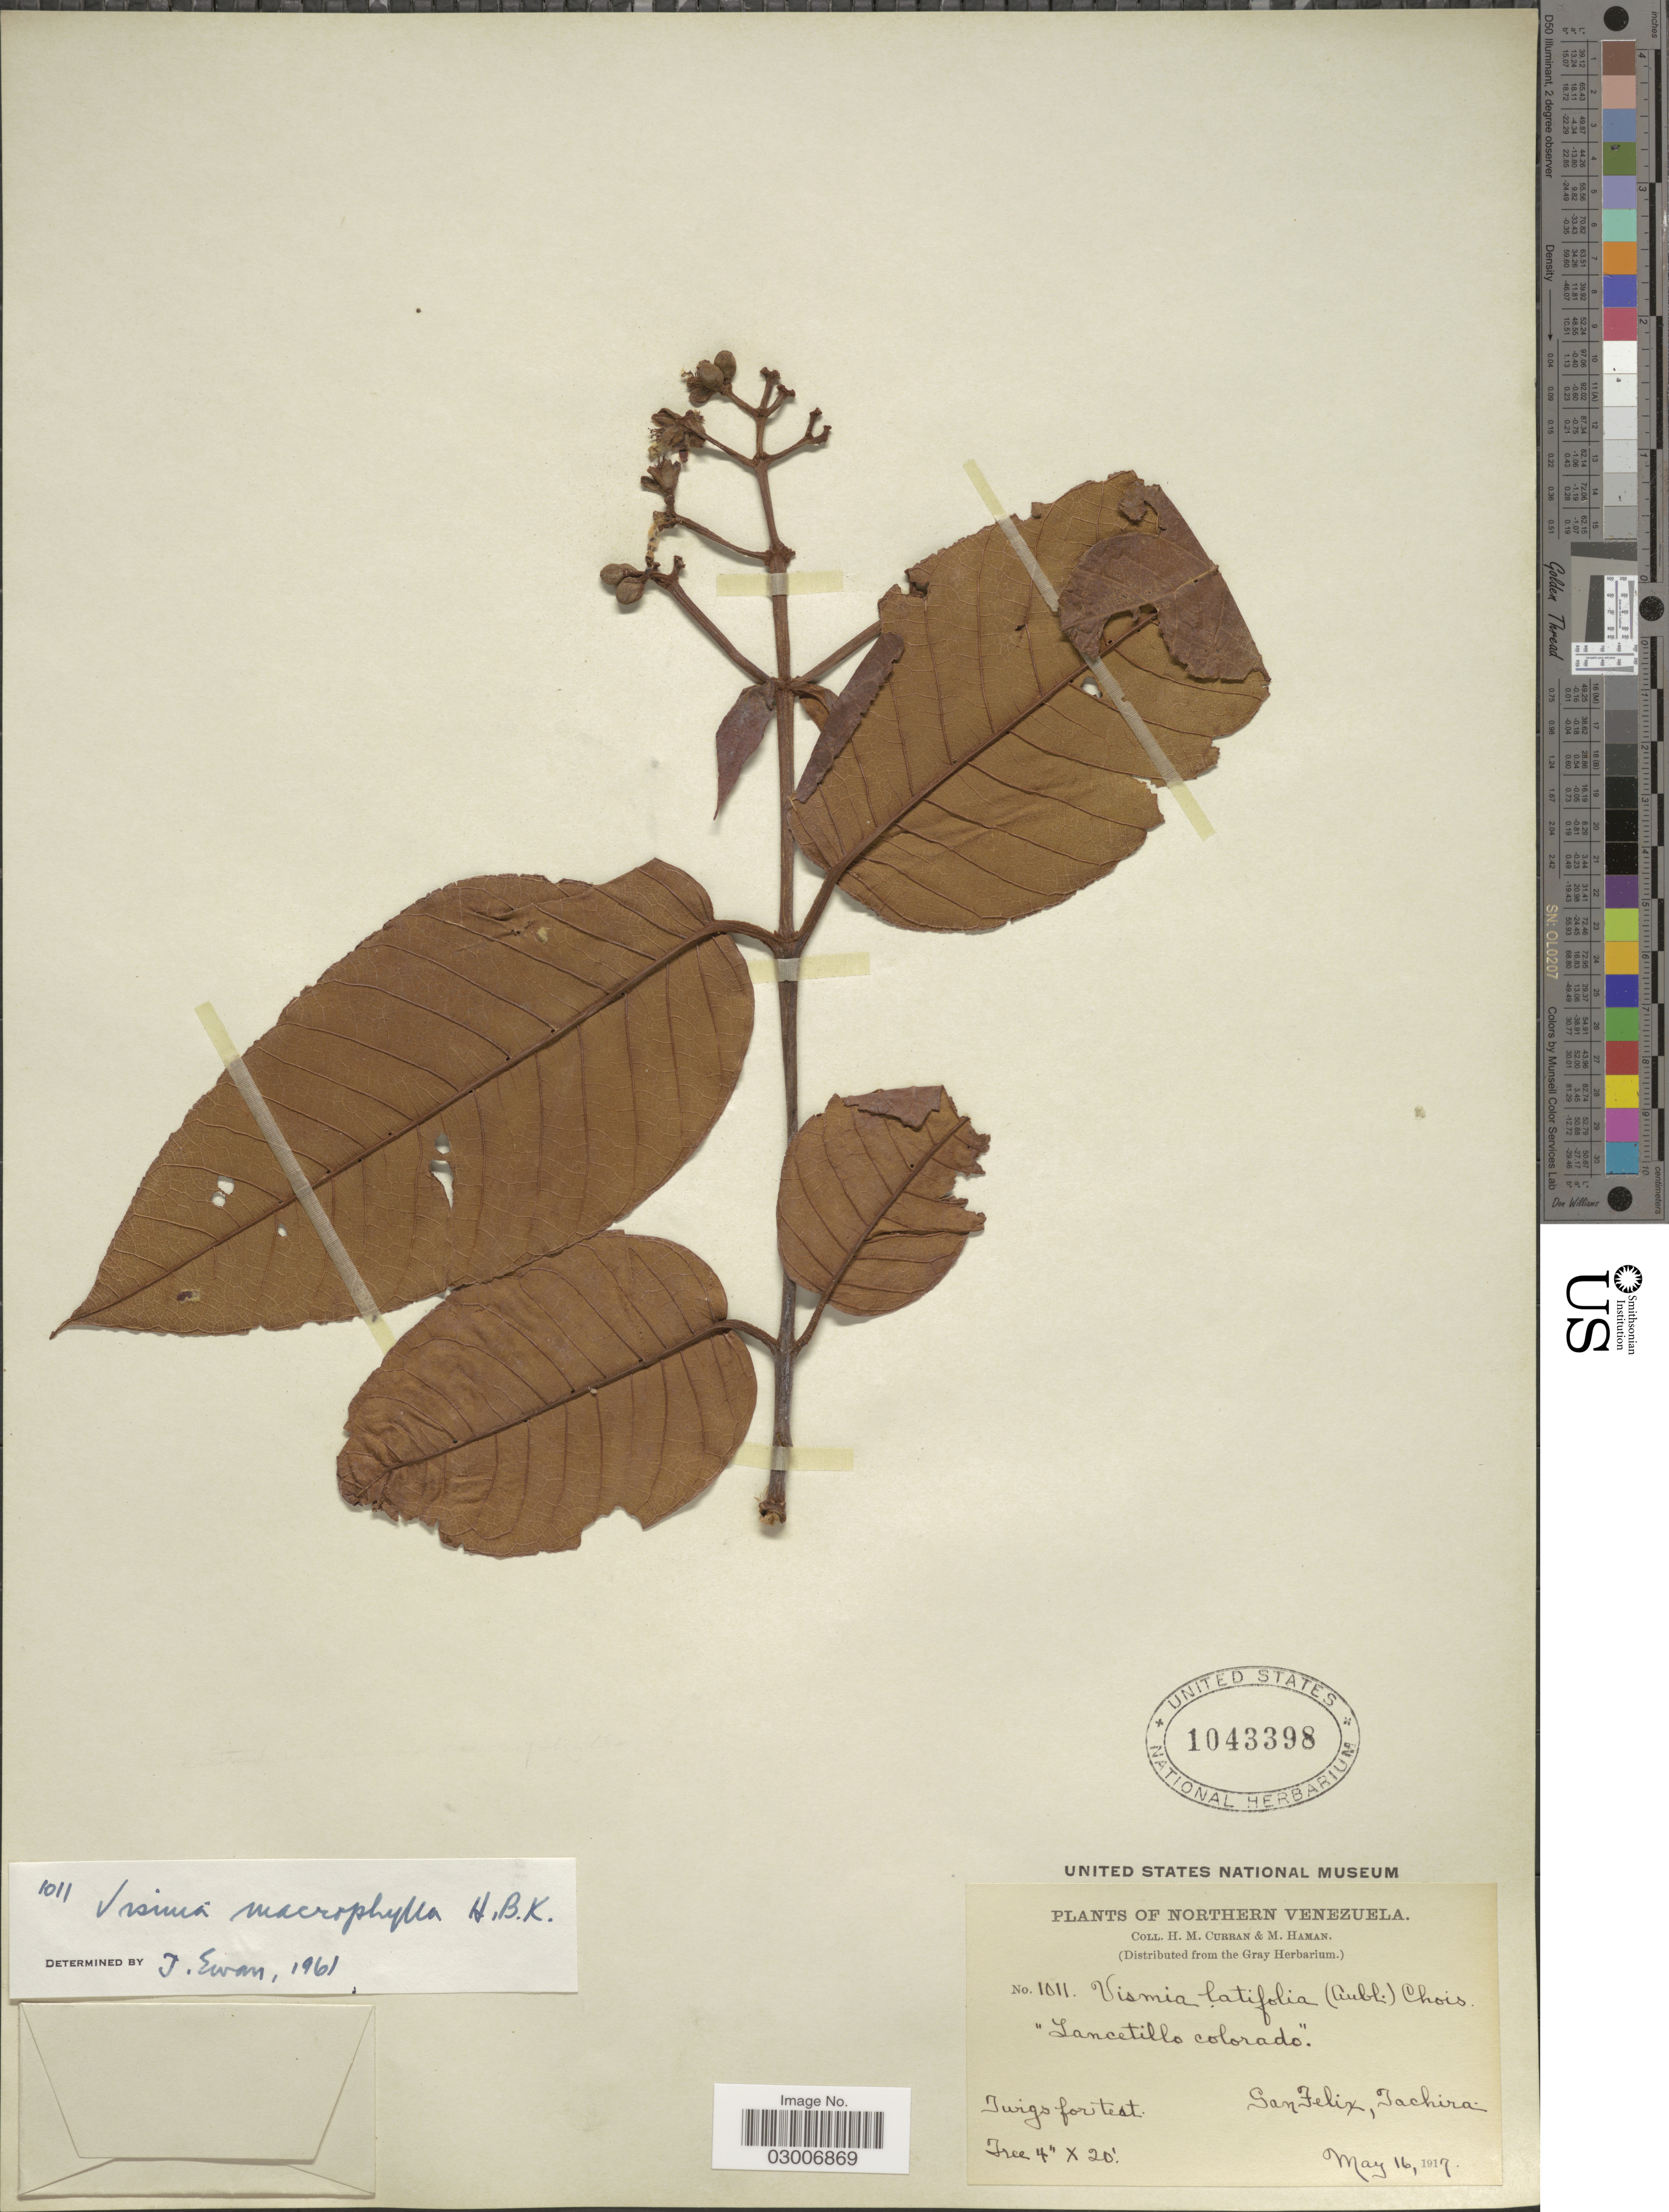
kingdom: Plantae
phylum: Tracheophyta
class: Magnoliopsida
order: Malpighiales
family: Hypericaceae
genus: Vismia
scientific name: Vismia macrophylla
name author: Kunth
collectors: H. M. Curran & M. Haman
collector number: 1011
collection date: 1917-05-16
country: Venezuela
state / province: Tachira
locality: Northern Venezuela. San Felix, Tachira.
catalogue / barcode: US 1043398